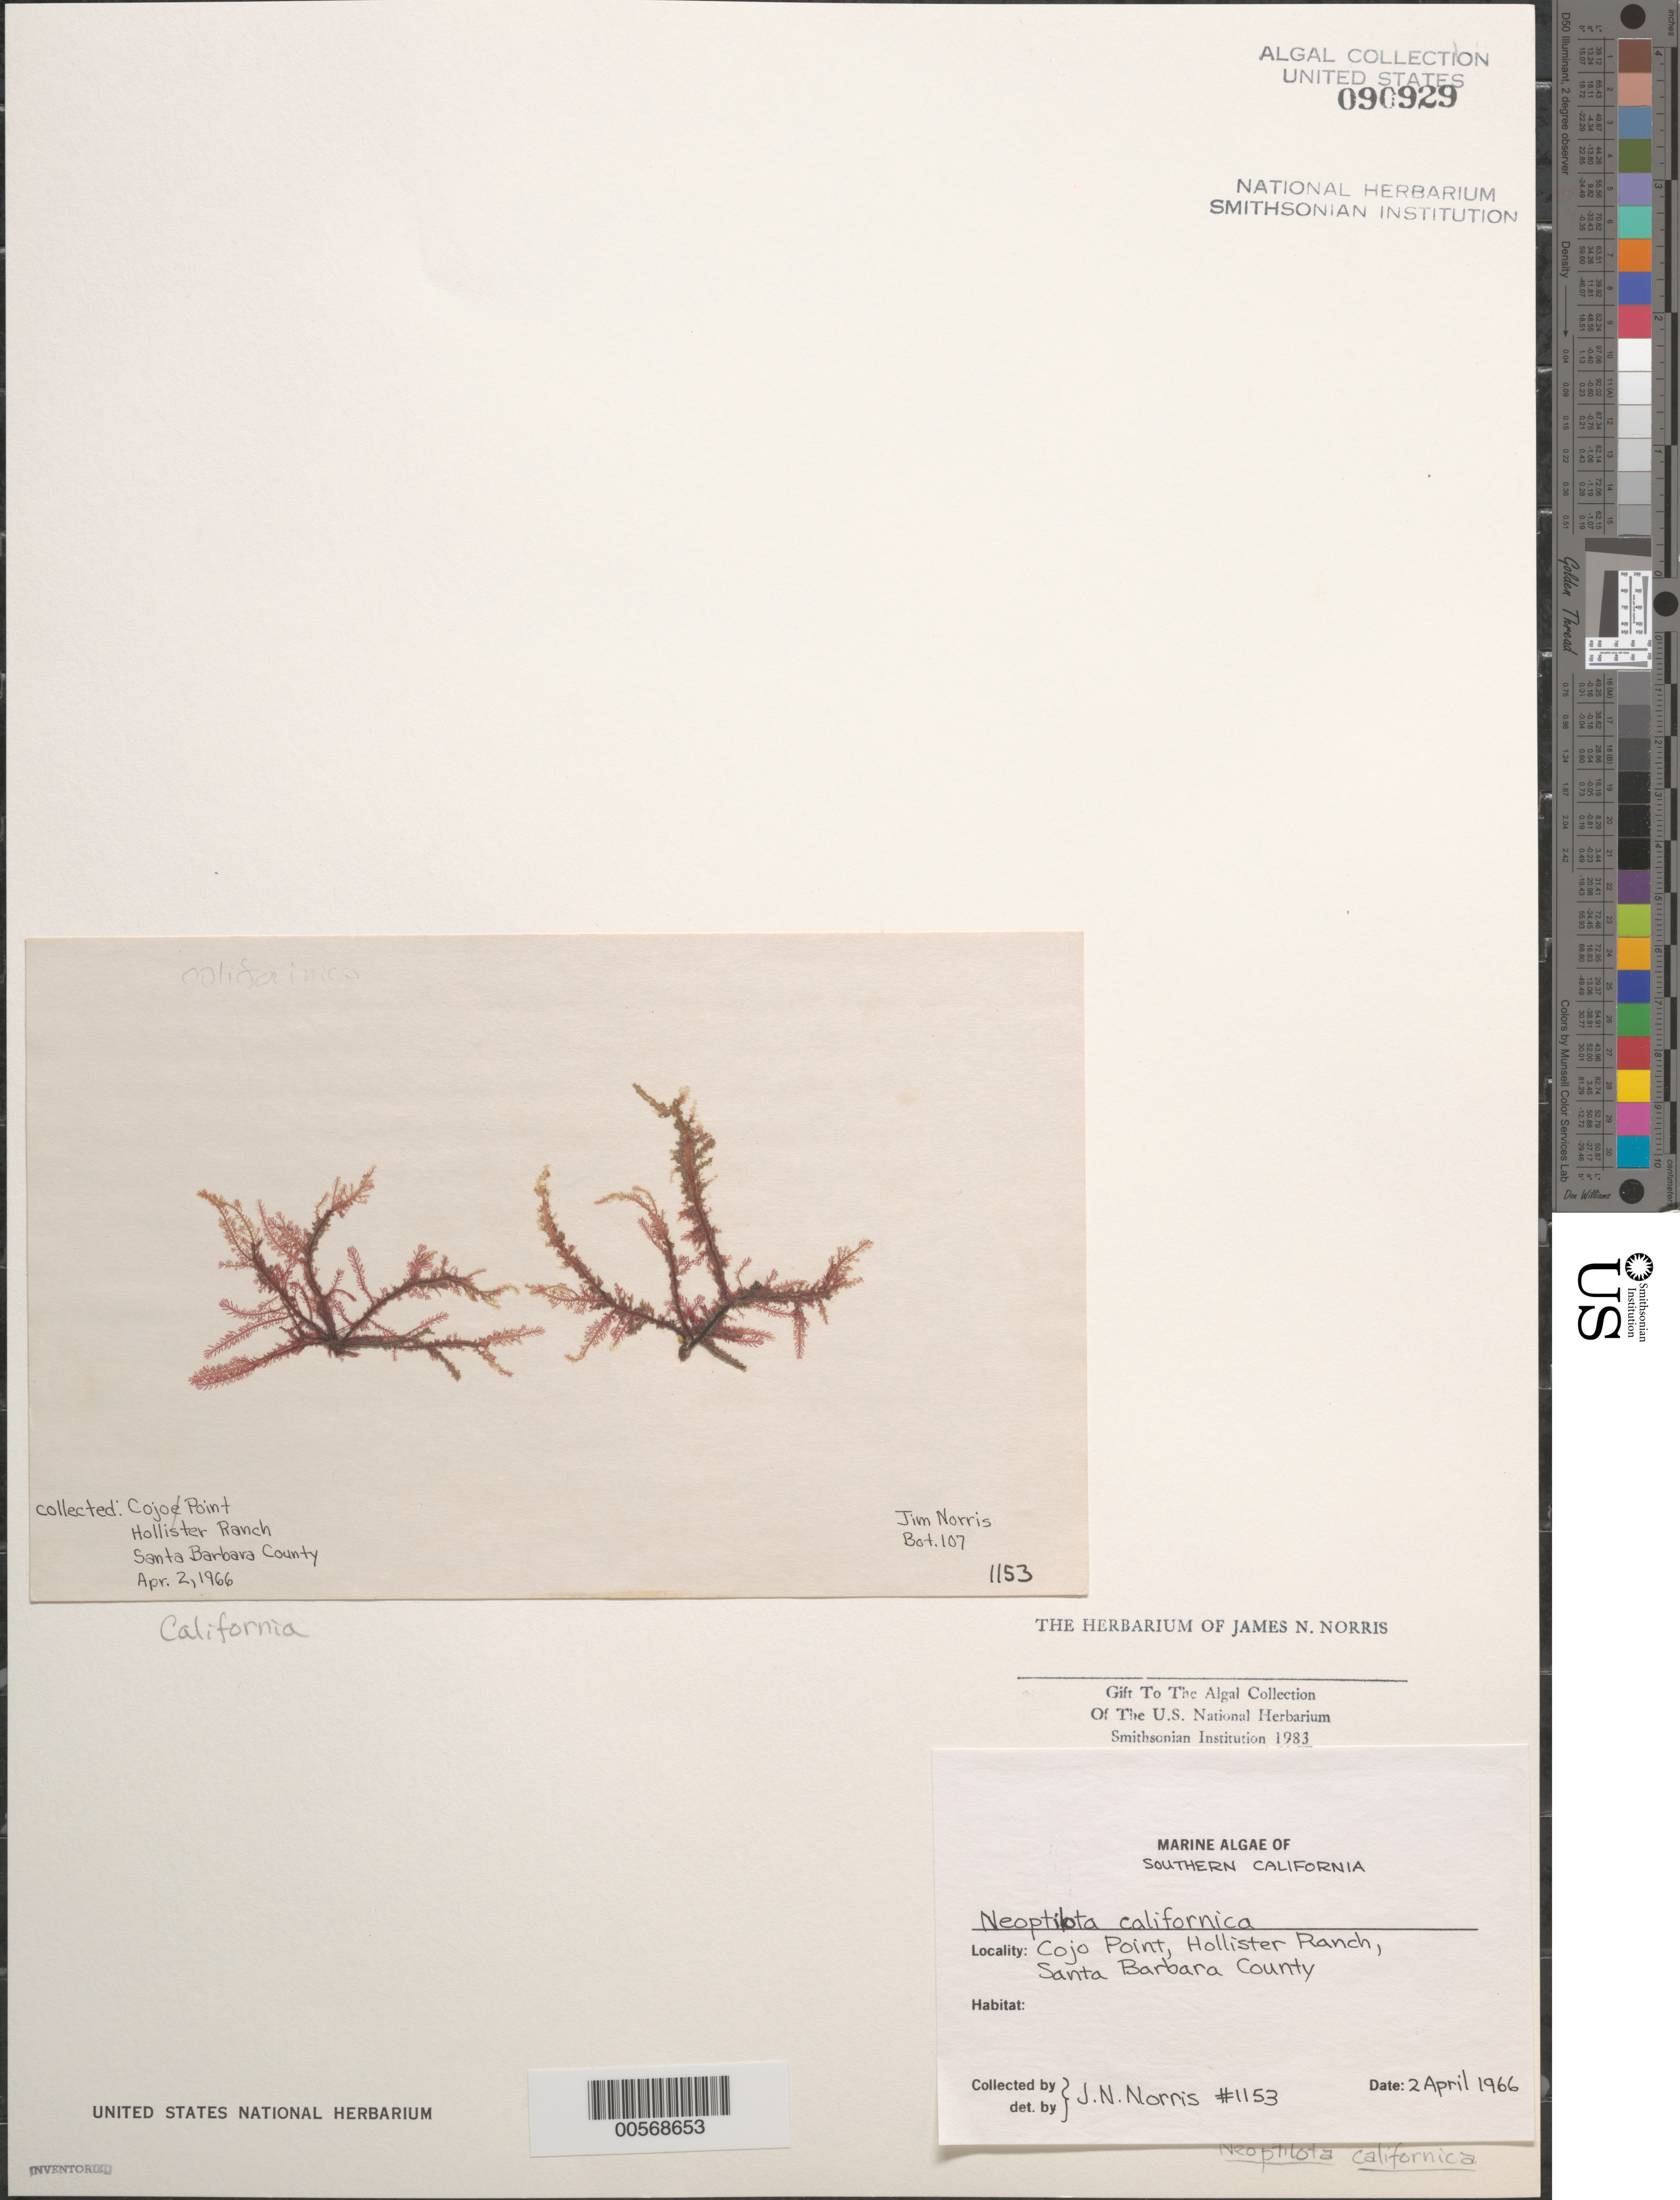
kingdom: Plantae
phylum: Rhodophyta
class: Florideophyceae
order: Ceramiales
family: Wrangeliaceae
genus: Ptilota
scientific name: Ptilota densa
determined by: Algae name updating Project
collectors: J. N. Norris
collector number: JN-1153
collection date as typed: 02 Apr 1966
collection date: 1966-04-02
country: United States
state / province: California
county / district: Santa Barbara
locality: Cojo Point, Hollister Ranch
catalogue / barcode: US 90929